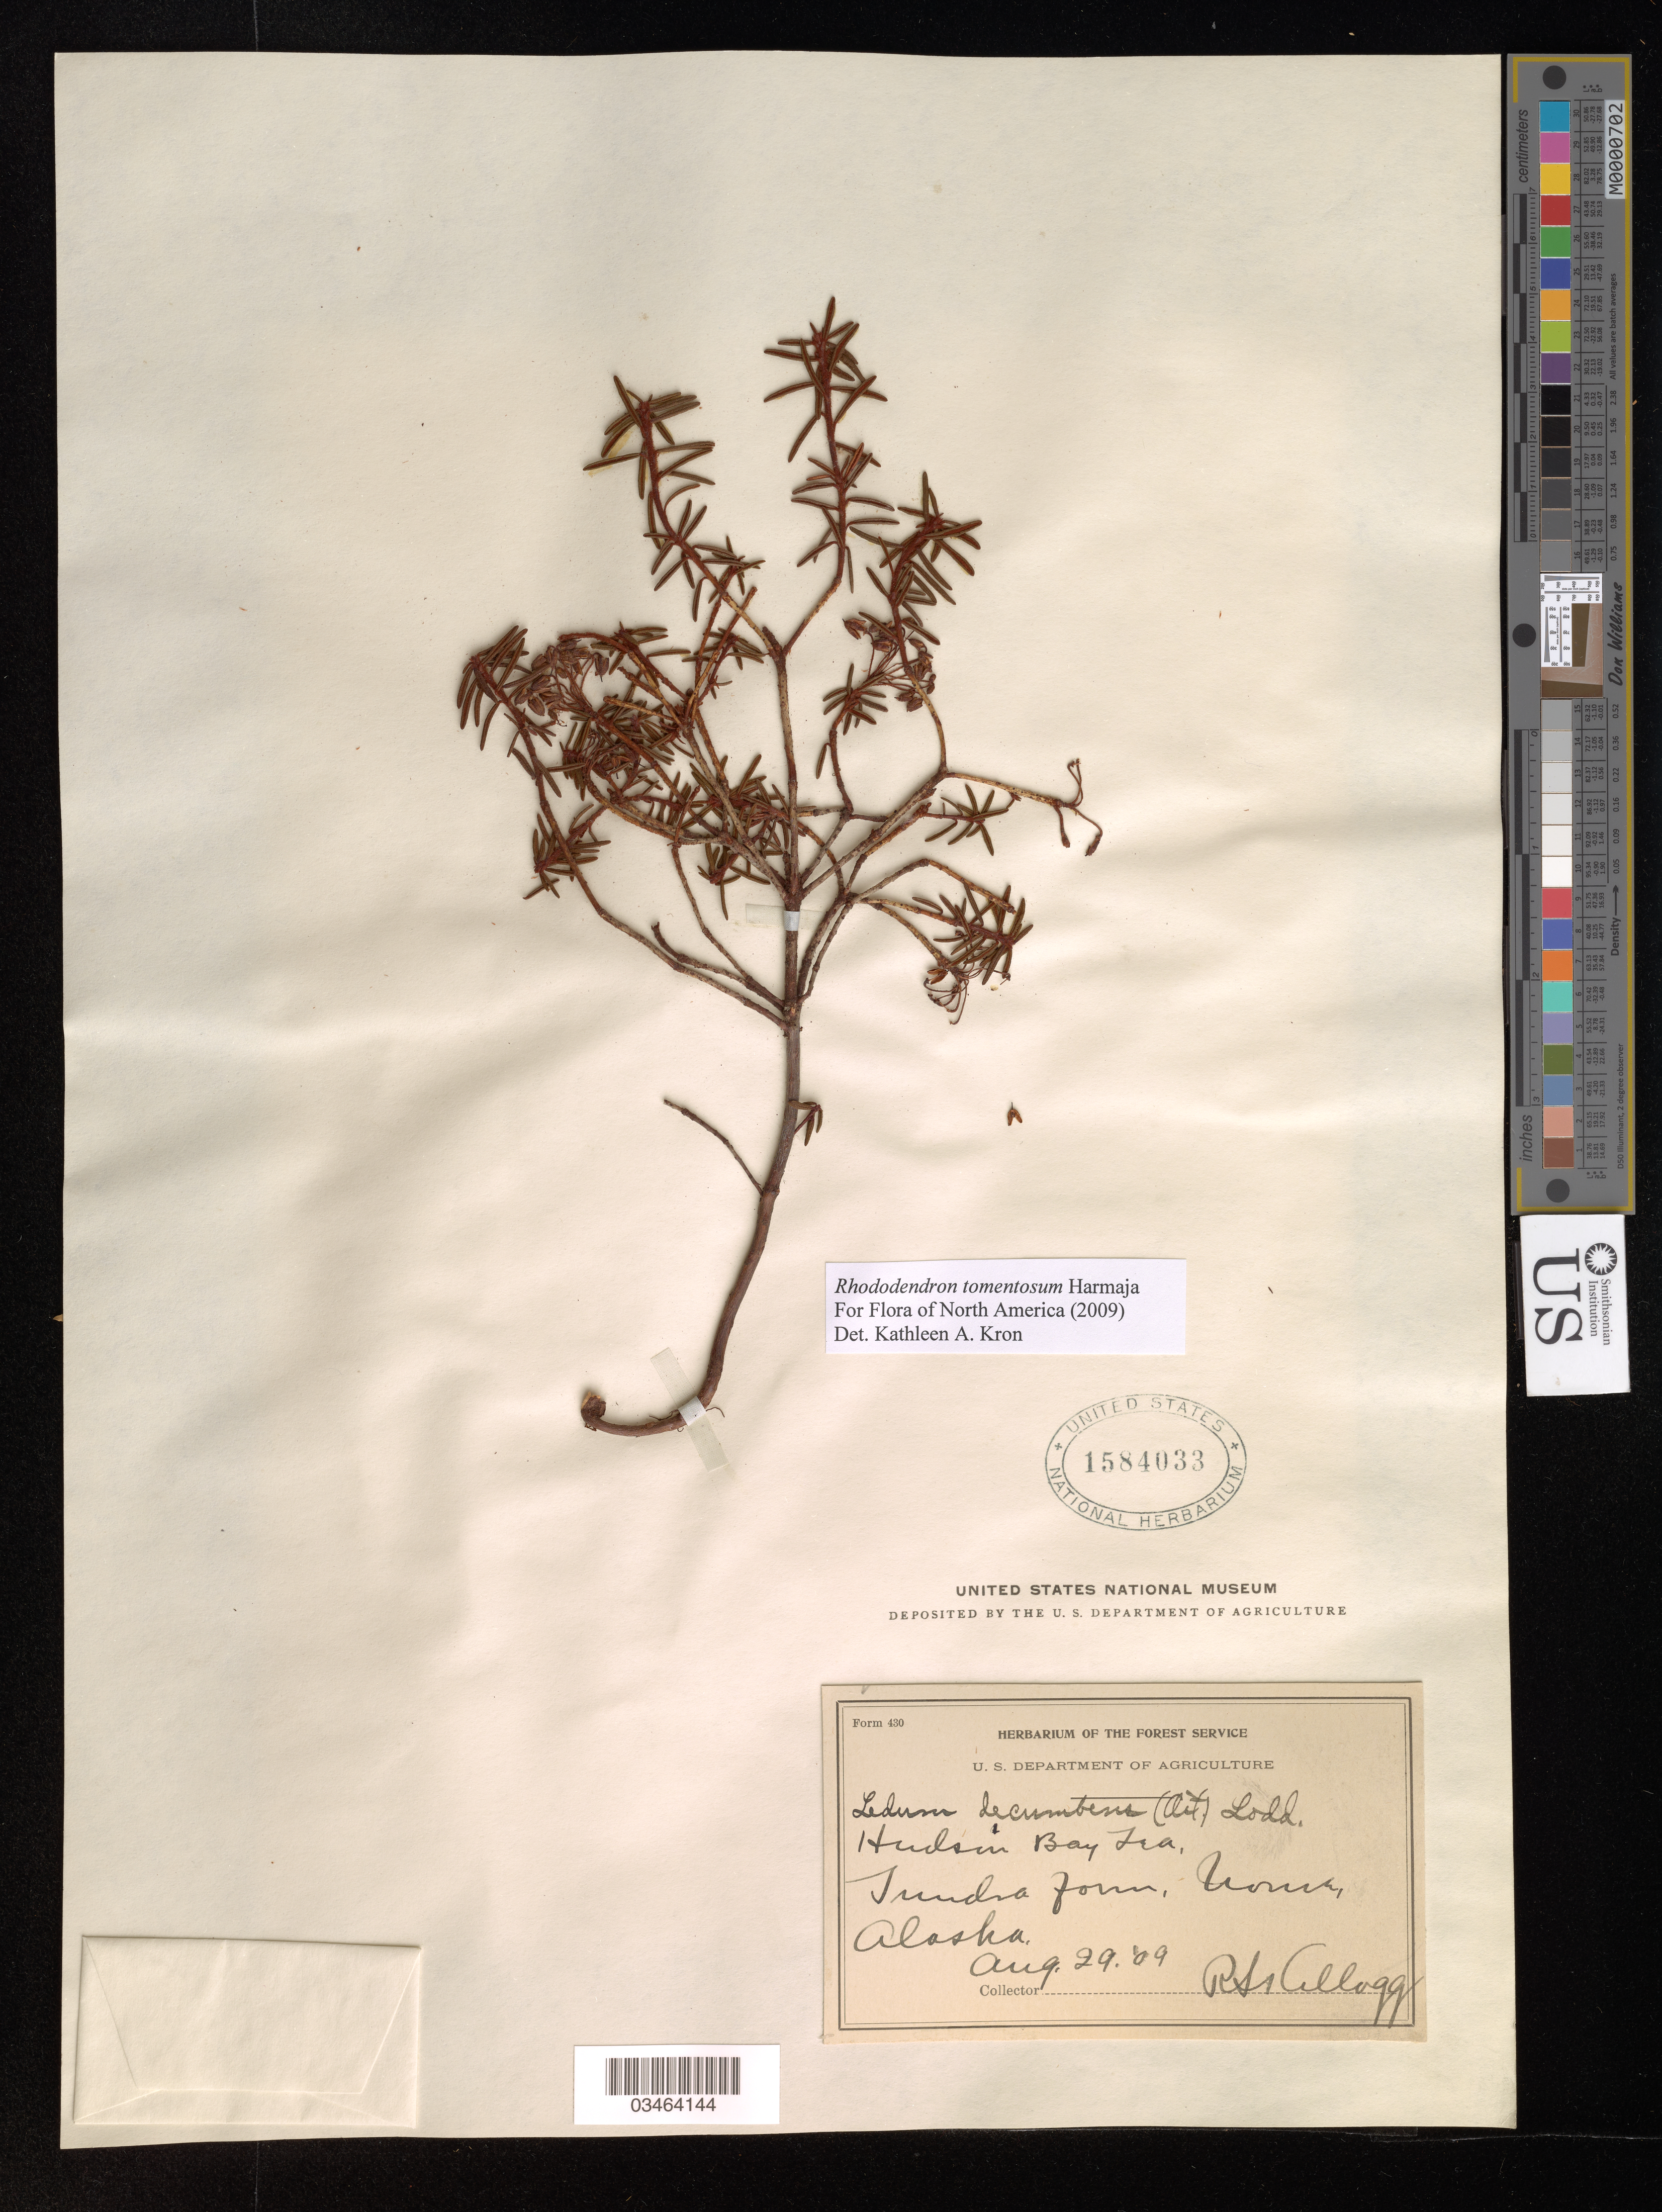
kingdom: Plantae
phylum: Tracheophyta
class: Magnoliopsida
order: Ericales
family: Ericaceae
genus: Rhododendron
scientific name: Rhododendron tomentosum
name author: Harmaja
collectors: R. Tillogg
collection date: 1909-08-29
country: United States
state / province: Alaska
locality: Hudson Bay Tra. Tundra form. Nome.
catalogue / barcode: US 1584033